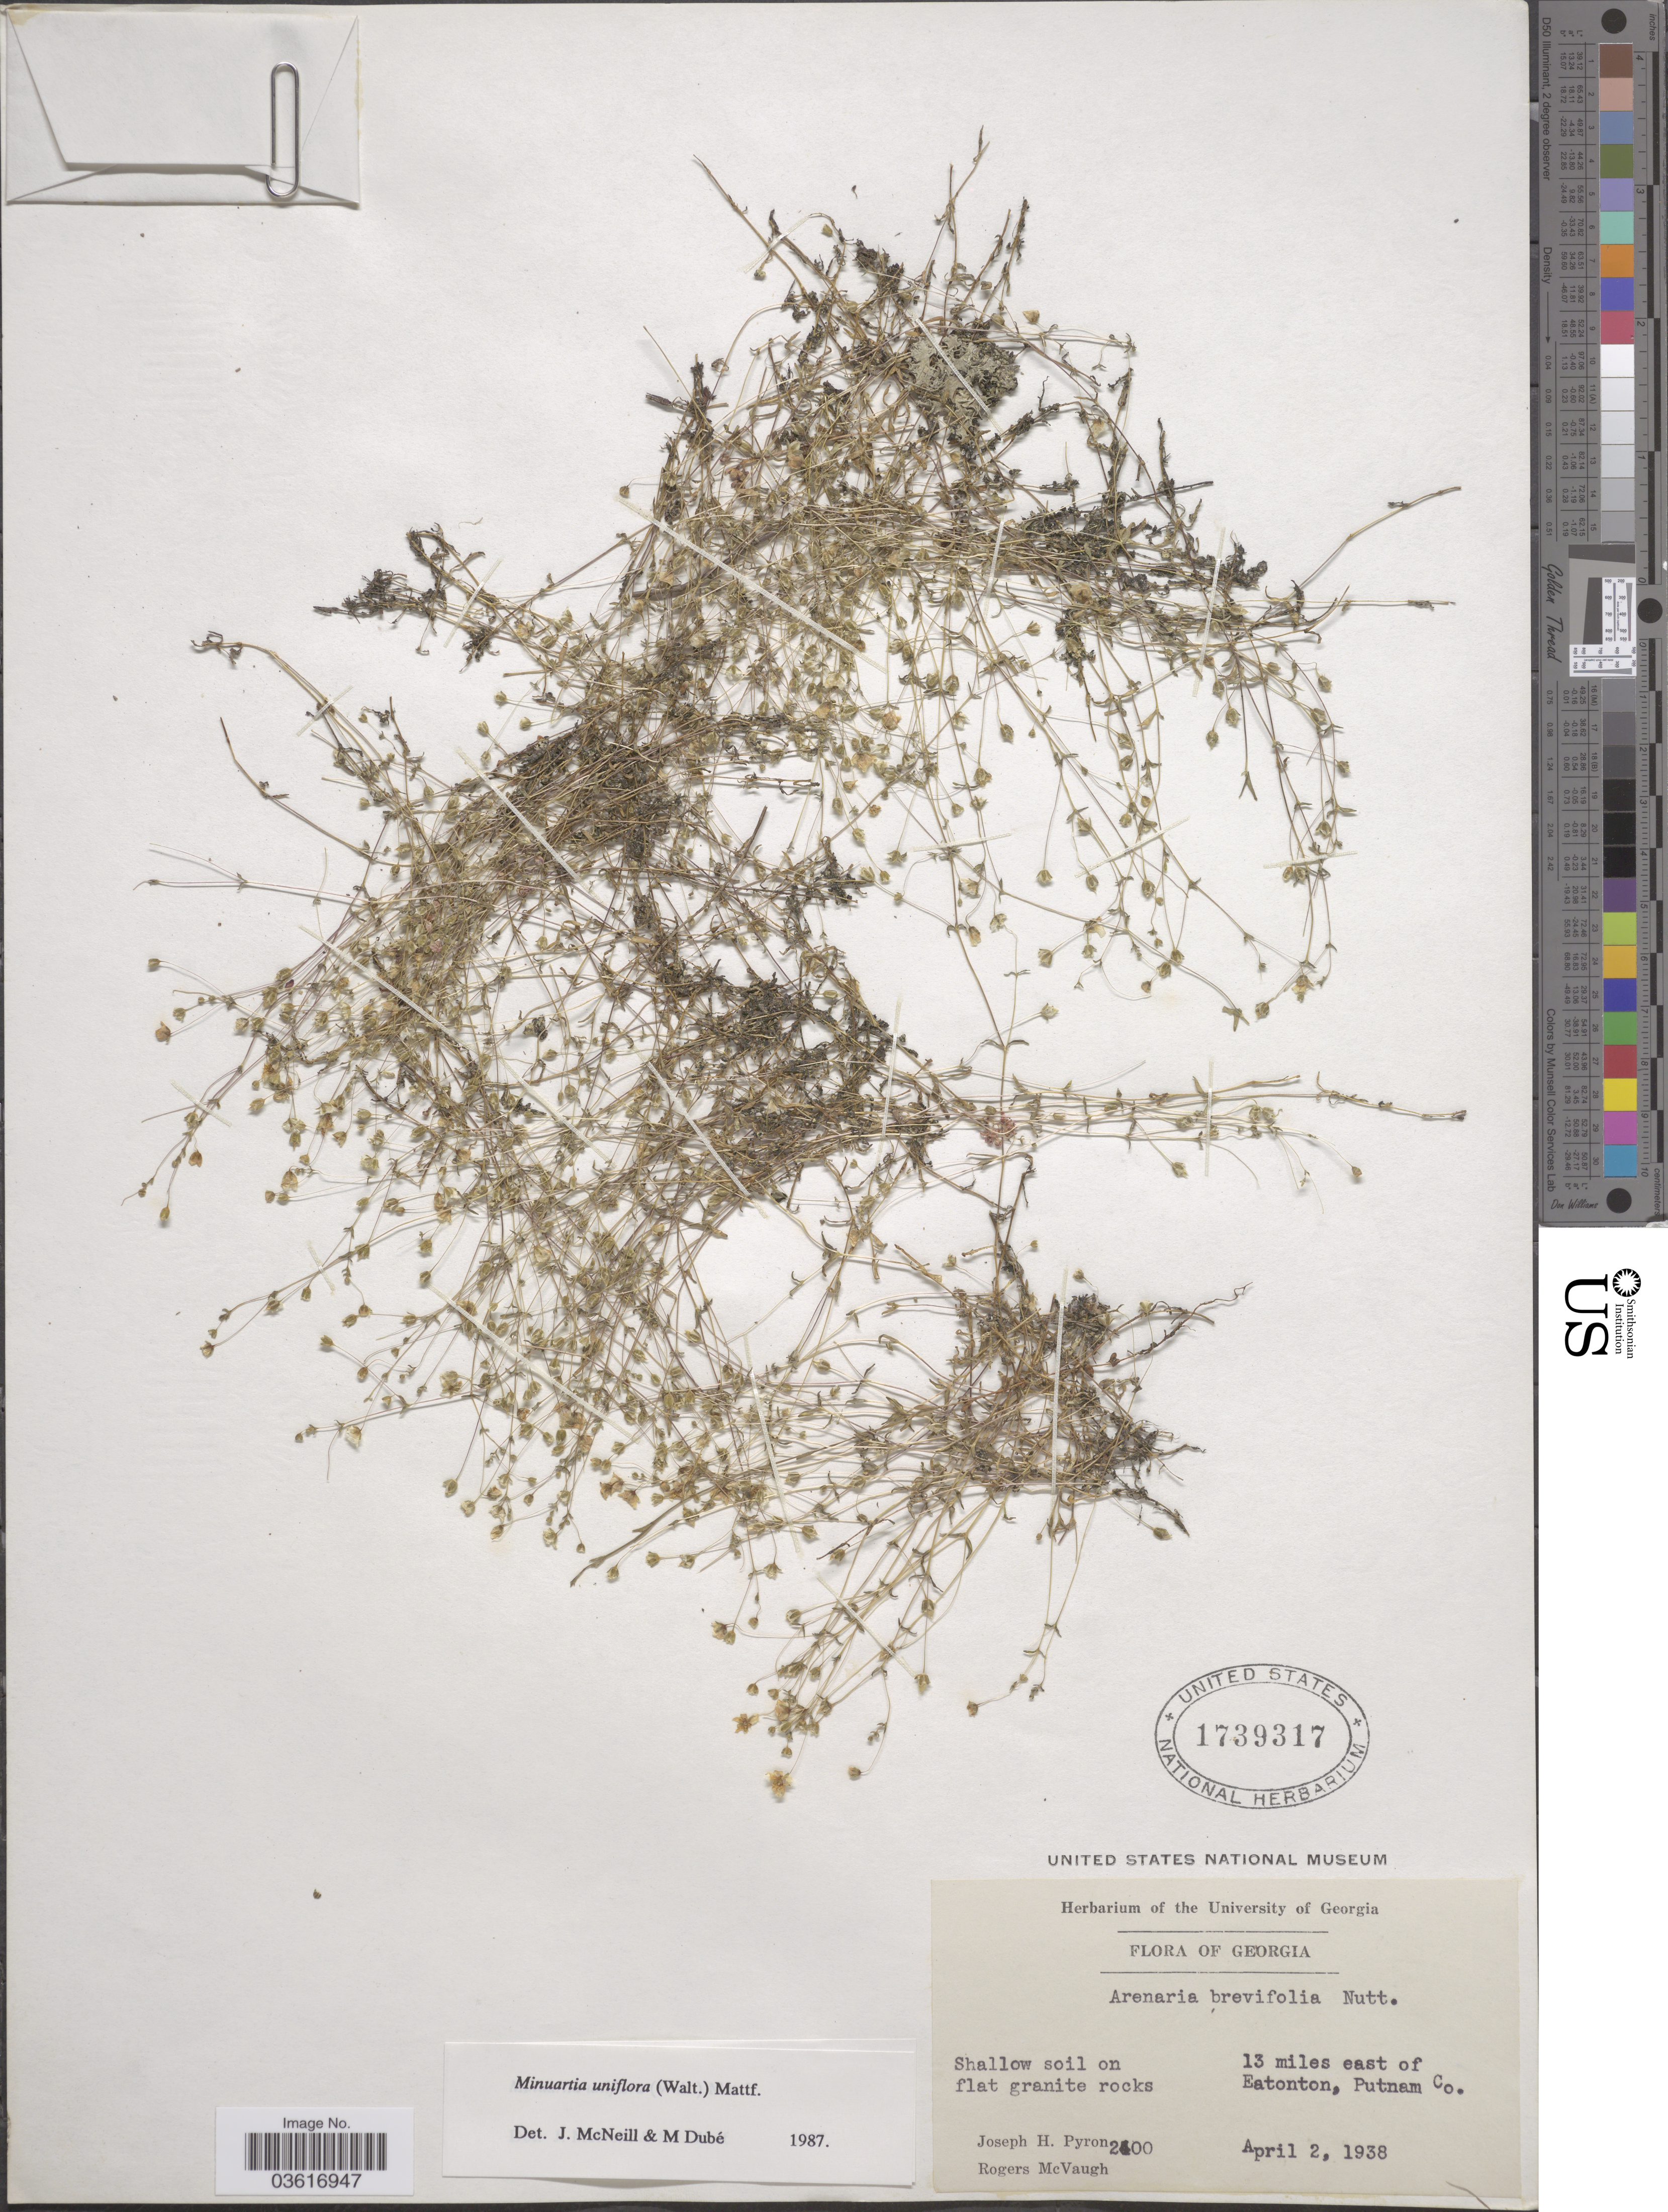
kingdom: Plantae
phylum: Tracheophyta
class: Magnoliopsida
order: Caryophyllales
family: Caryophyllaceae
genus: Minuartia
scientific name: Minuartia uniflora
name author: (Walter) Mattf.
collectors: J. H. Pyron & R. McVaugh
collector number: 2400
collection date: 1938-04-02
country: United States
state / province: Georgia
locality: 13 miles east of Eatonton, Putnam Co.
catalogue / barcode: US 1739317